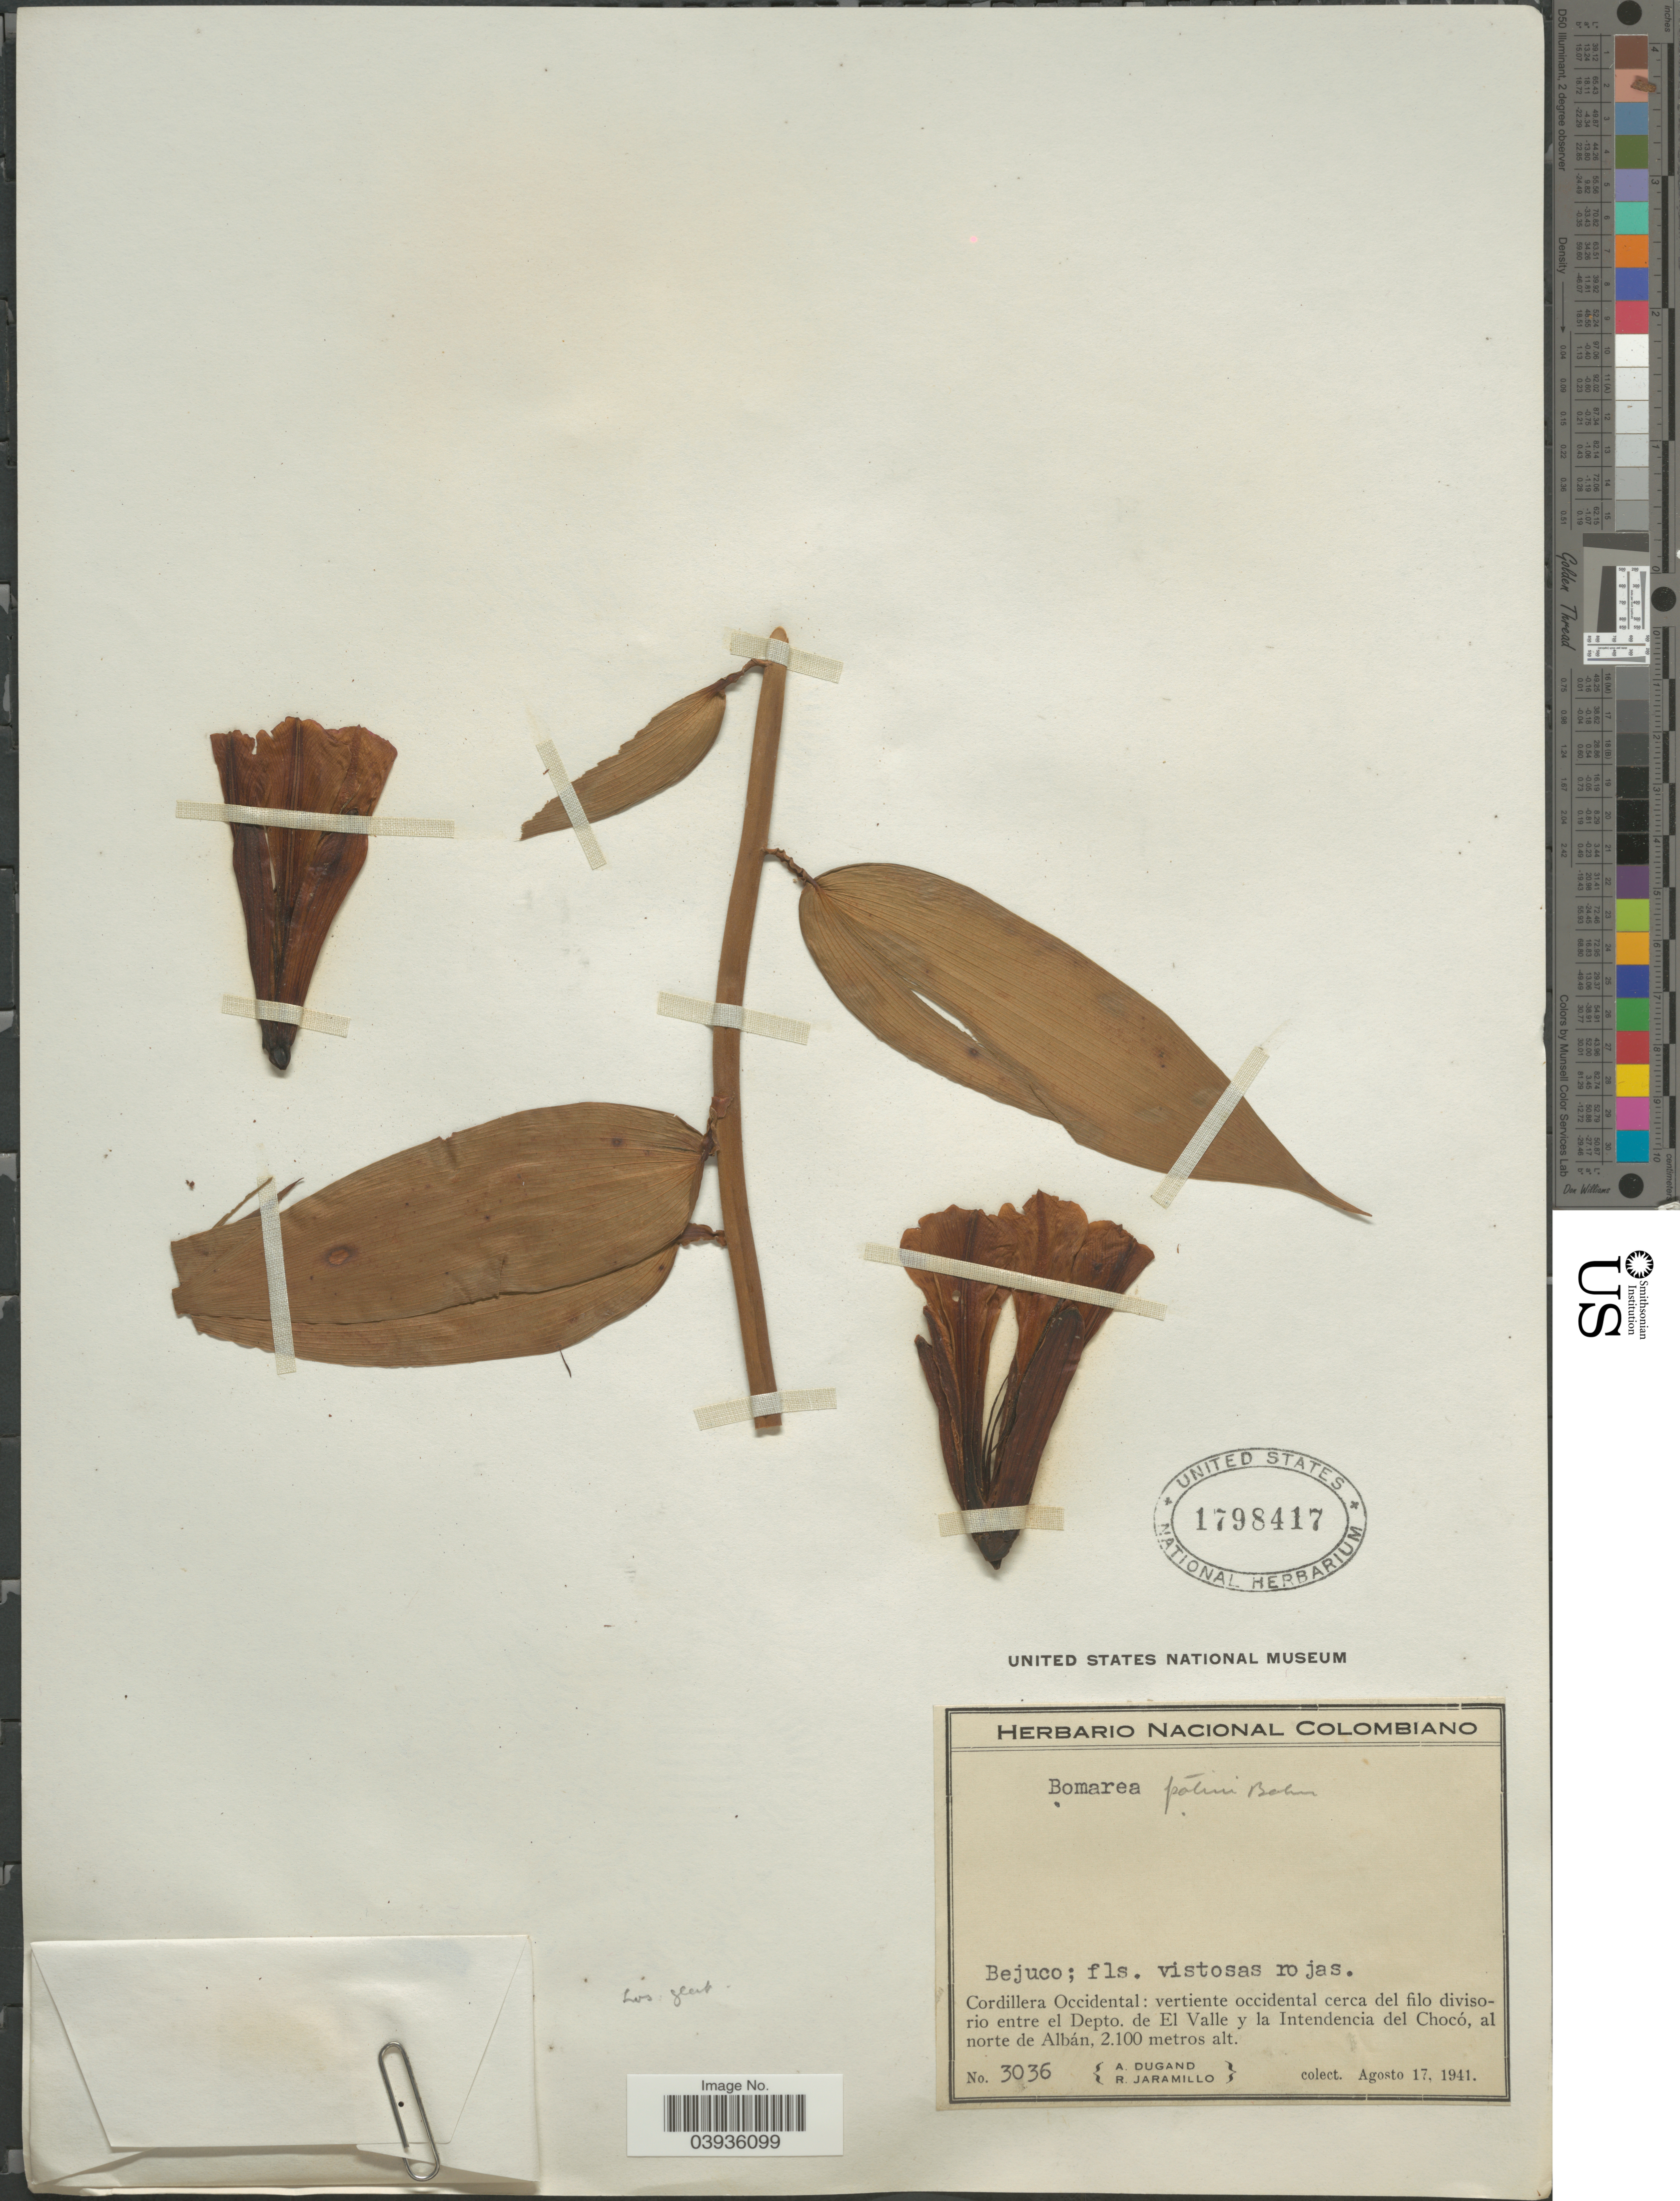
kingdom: Plantae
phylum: Tracheophyta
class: Liliopsida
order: Liliales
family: Alstroemeriaceae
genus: Bomarea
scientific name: Bomarea patinii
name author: Baker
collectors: A. Dugand & R. Jaramillo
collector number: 3036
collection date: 1941-08-17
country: Colombia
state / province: Valle del Cauca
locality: Cordillera Occidental: vertiente occidental cerca del filo divisorio entre el Depto. de El Valle y la Intendencia del Chocó, al norte de Albán.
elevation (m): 2100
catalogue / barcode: US 1798417